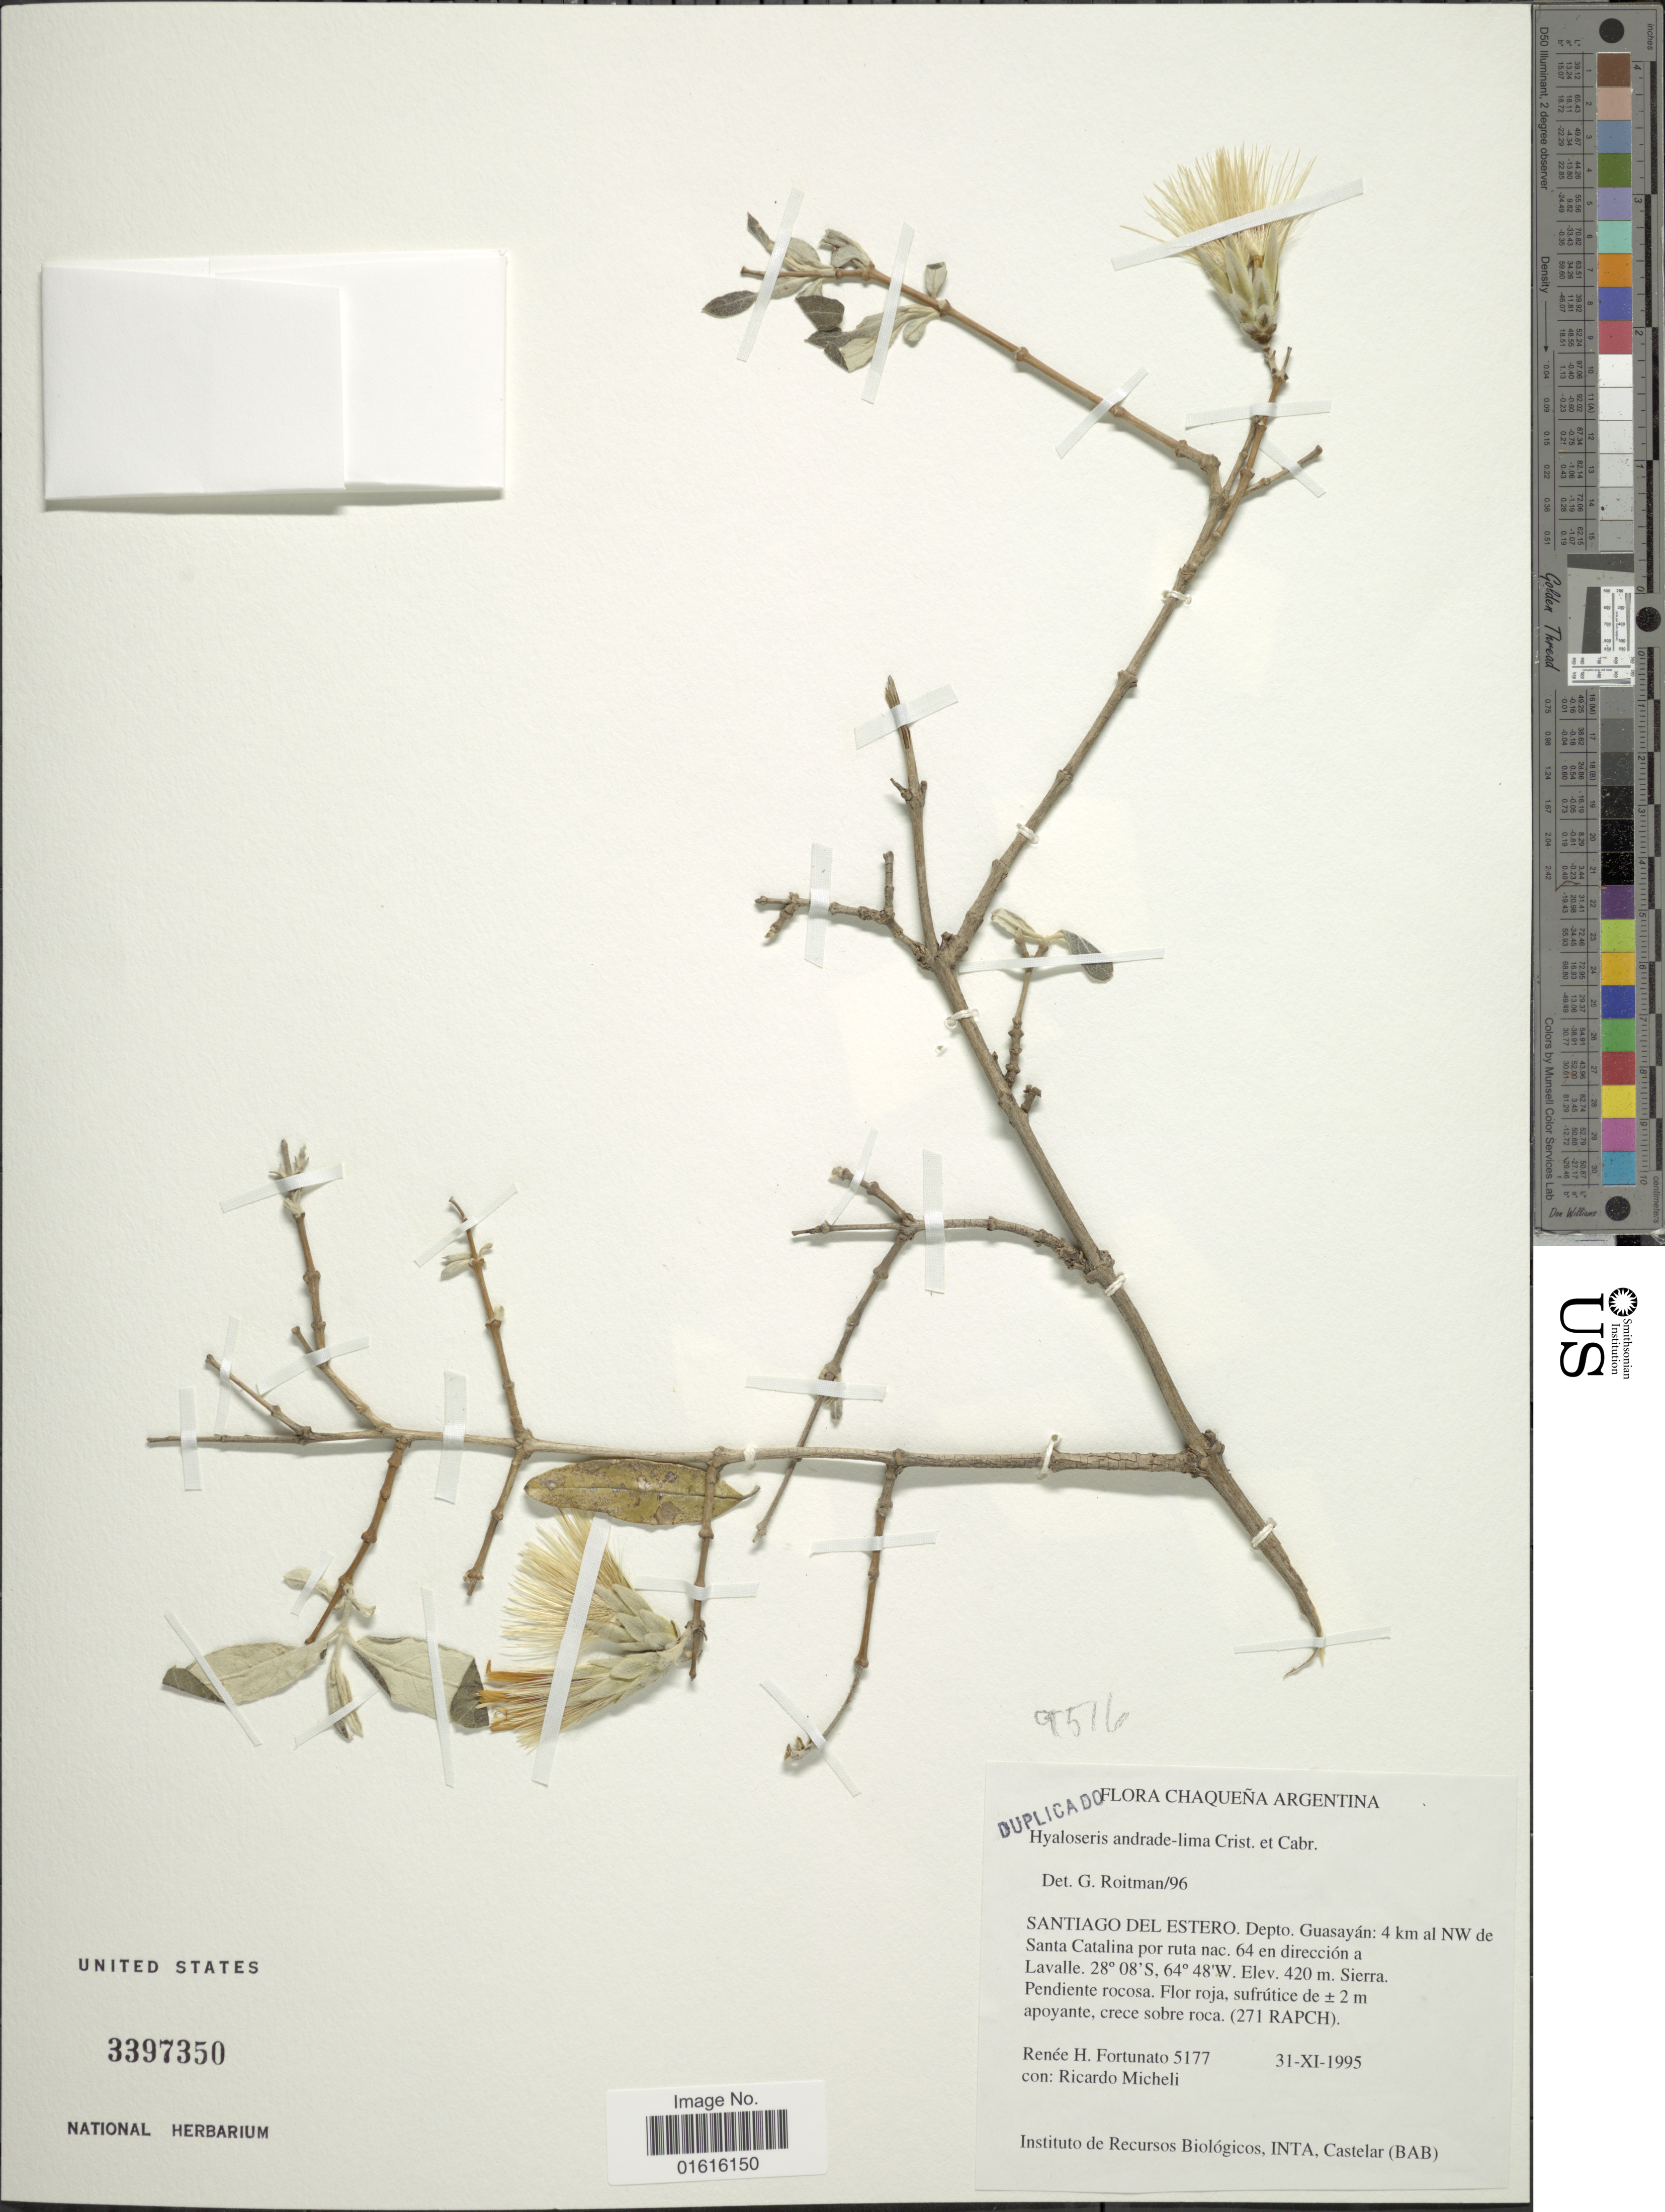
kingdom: Plantae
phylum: Tracheophyta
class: Magnoliopsida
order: Asterales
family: Asteraceae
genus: Hyaloseris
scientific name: Hyaloseris anadrade-limae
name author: Cristóbal & Cabrera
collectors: R. H. Fortunato & R. Micheli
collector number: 5177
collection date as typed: Transcribed d/m/y: 31/11/1995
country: Argentina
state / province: Santiago del Estero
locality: Depto. Guasayan: 4 km al NW de Santa Catalina por ruta nac. 64 en direccion a Lavalle, Sierra Pendiente rocosa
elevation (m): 420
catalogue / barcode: US 3397350